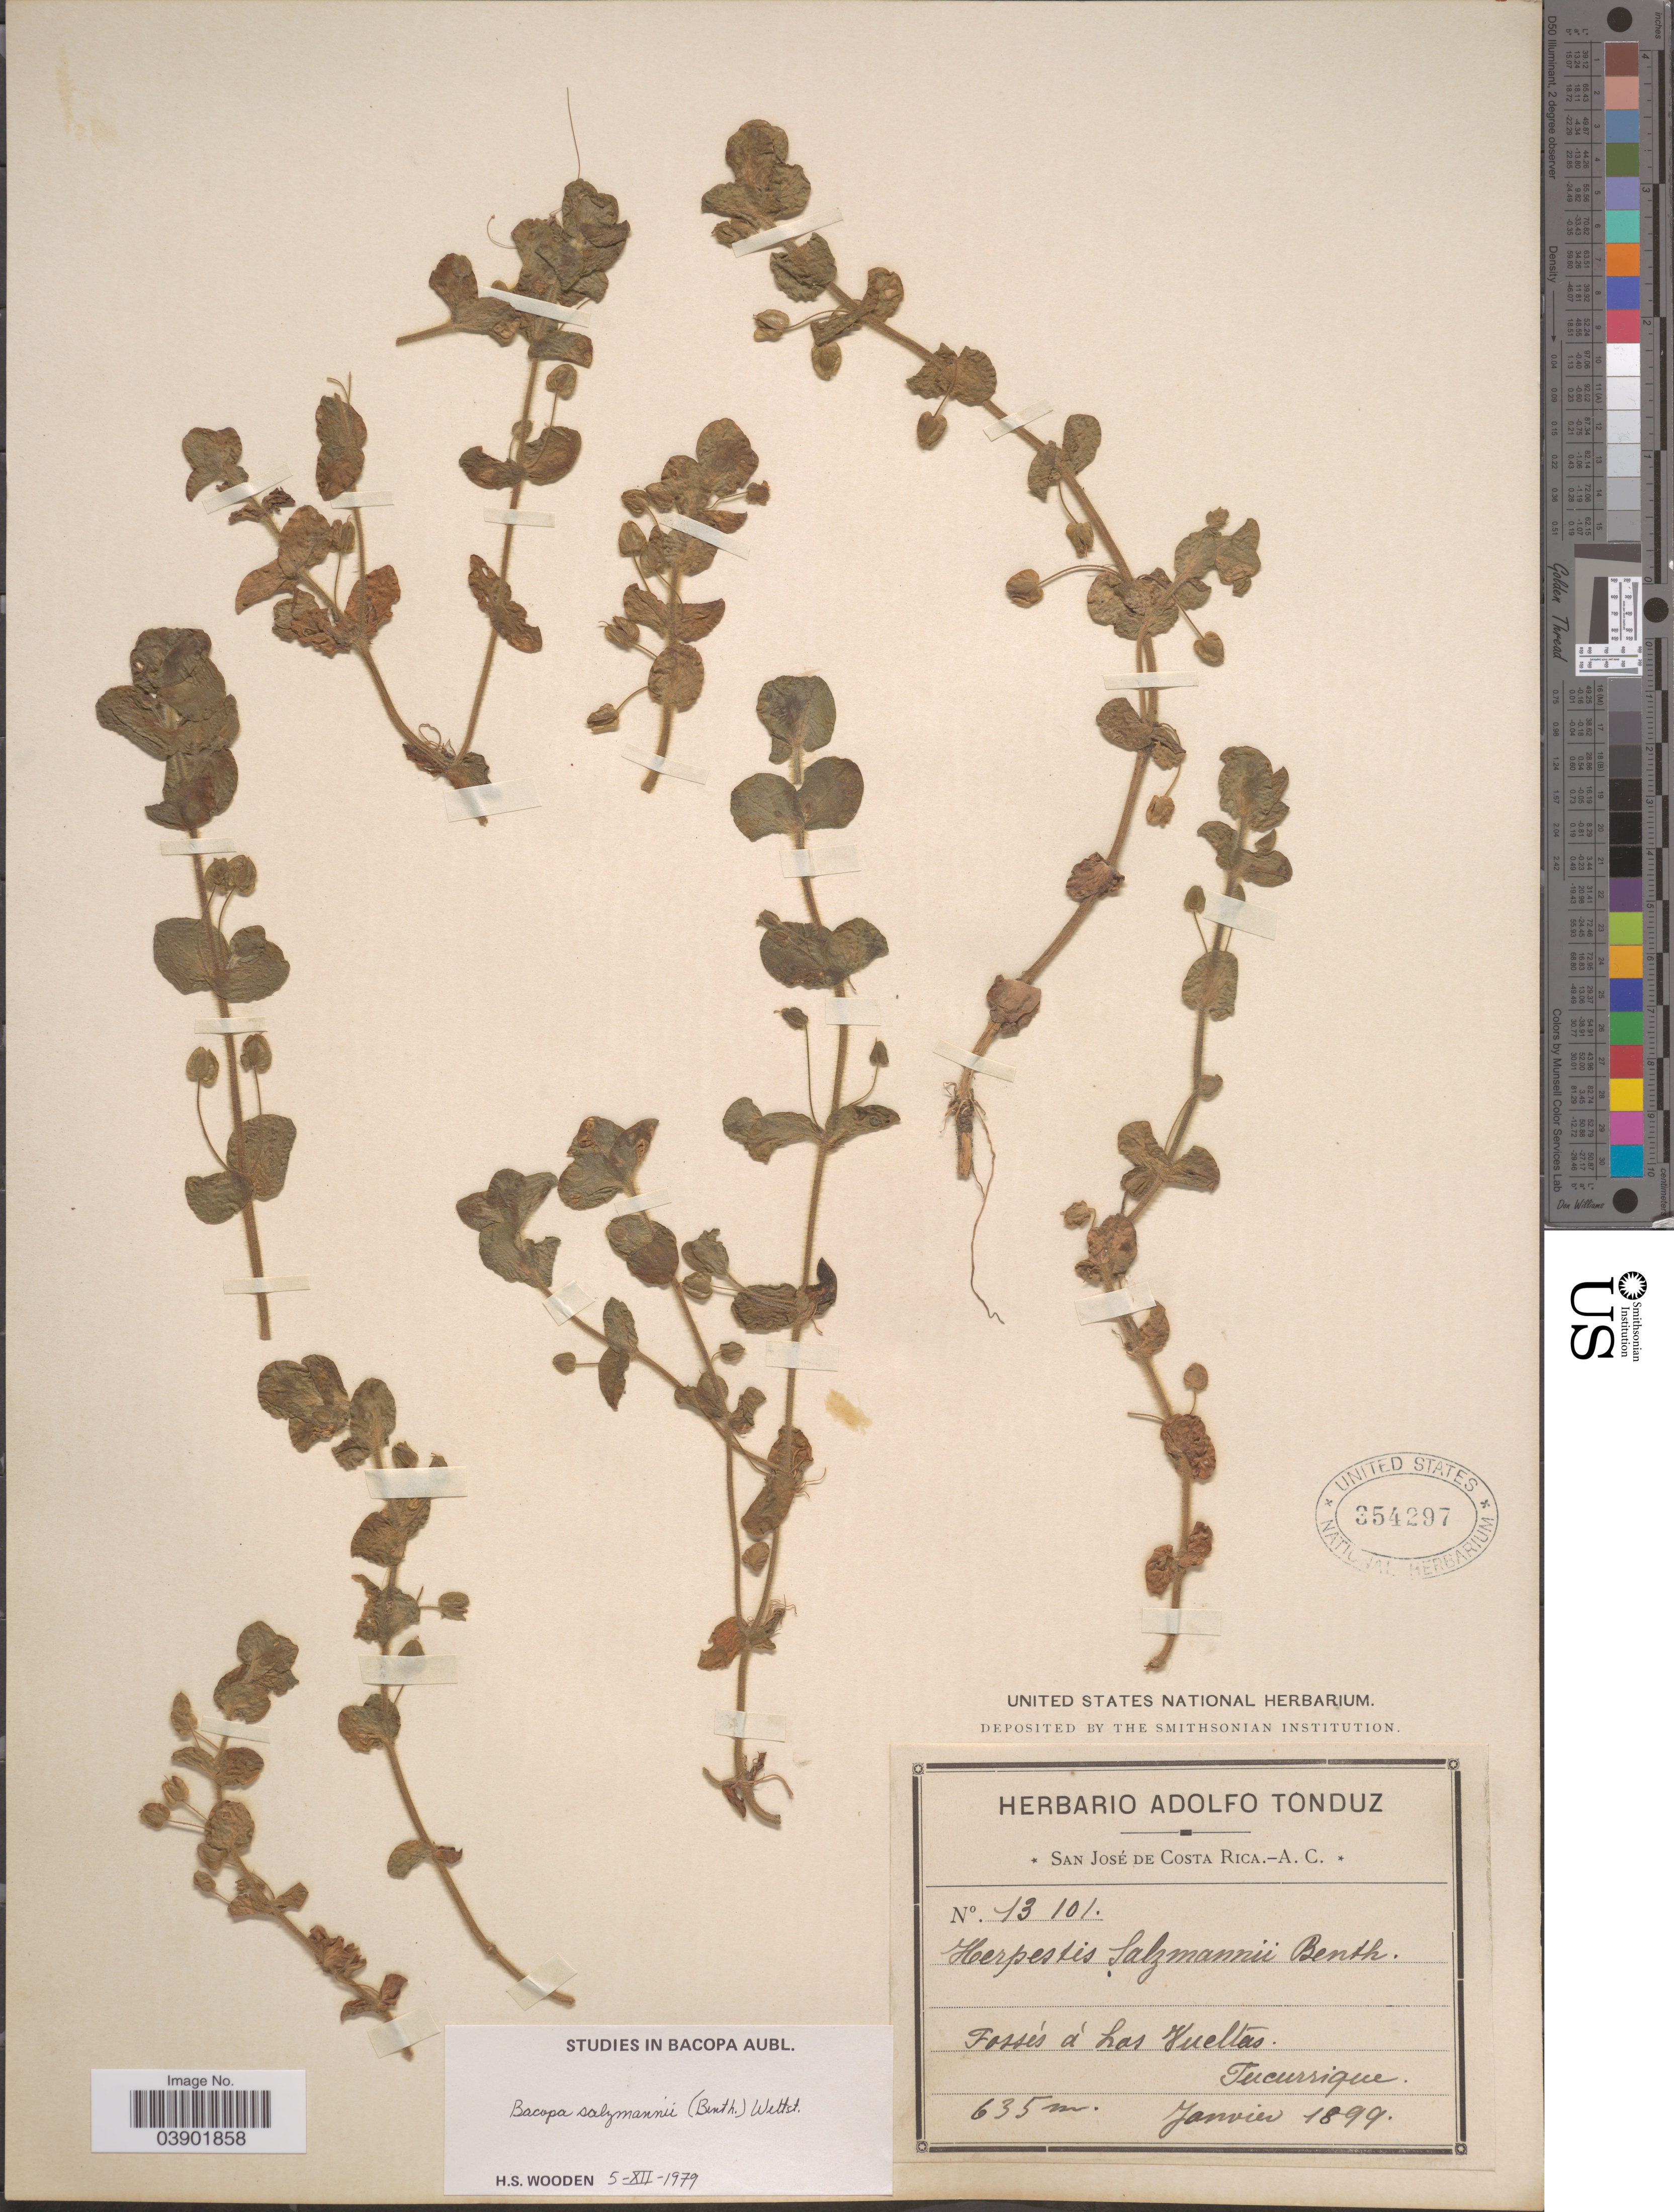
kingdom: Plantae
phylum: Tracheophyta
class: Magnoliopsida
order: Lamiales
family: Plantaginaceae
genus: Bacopa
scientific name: Bacopa salzmannii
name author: (Benth.) Wettst. ex Edwall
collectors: ex Herb. Adolfo Tonduz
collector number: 13101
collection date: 1899-01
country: Costa Rica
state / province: San José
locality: Fossés á Las Vueltas, Tucurrique.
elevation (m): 635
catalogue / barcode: US 354297